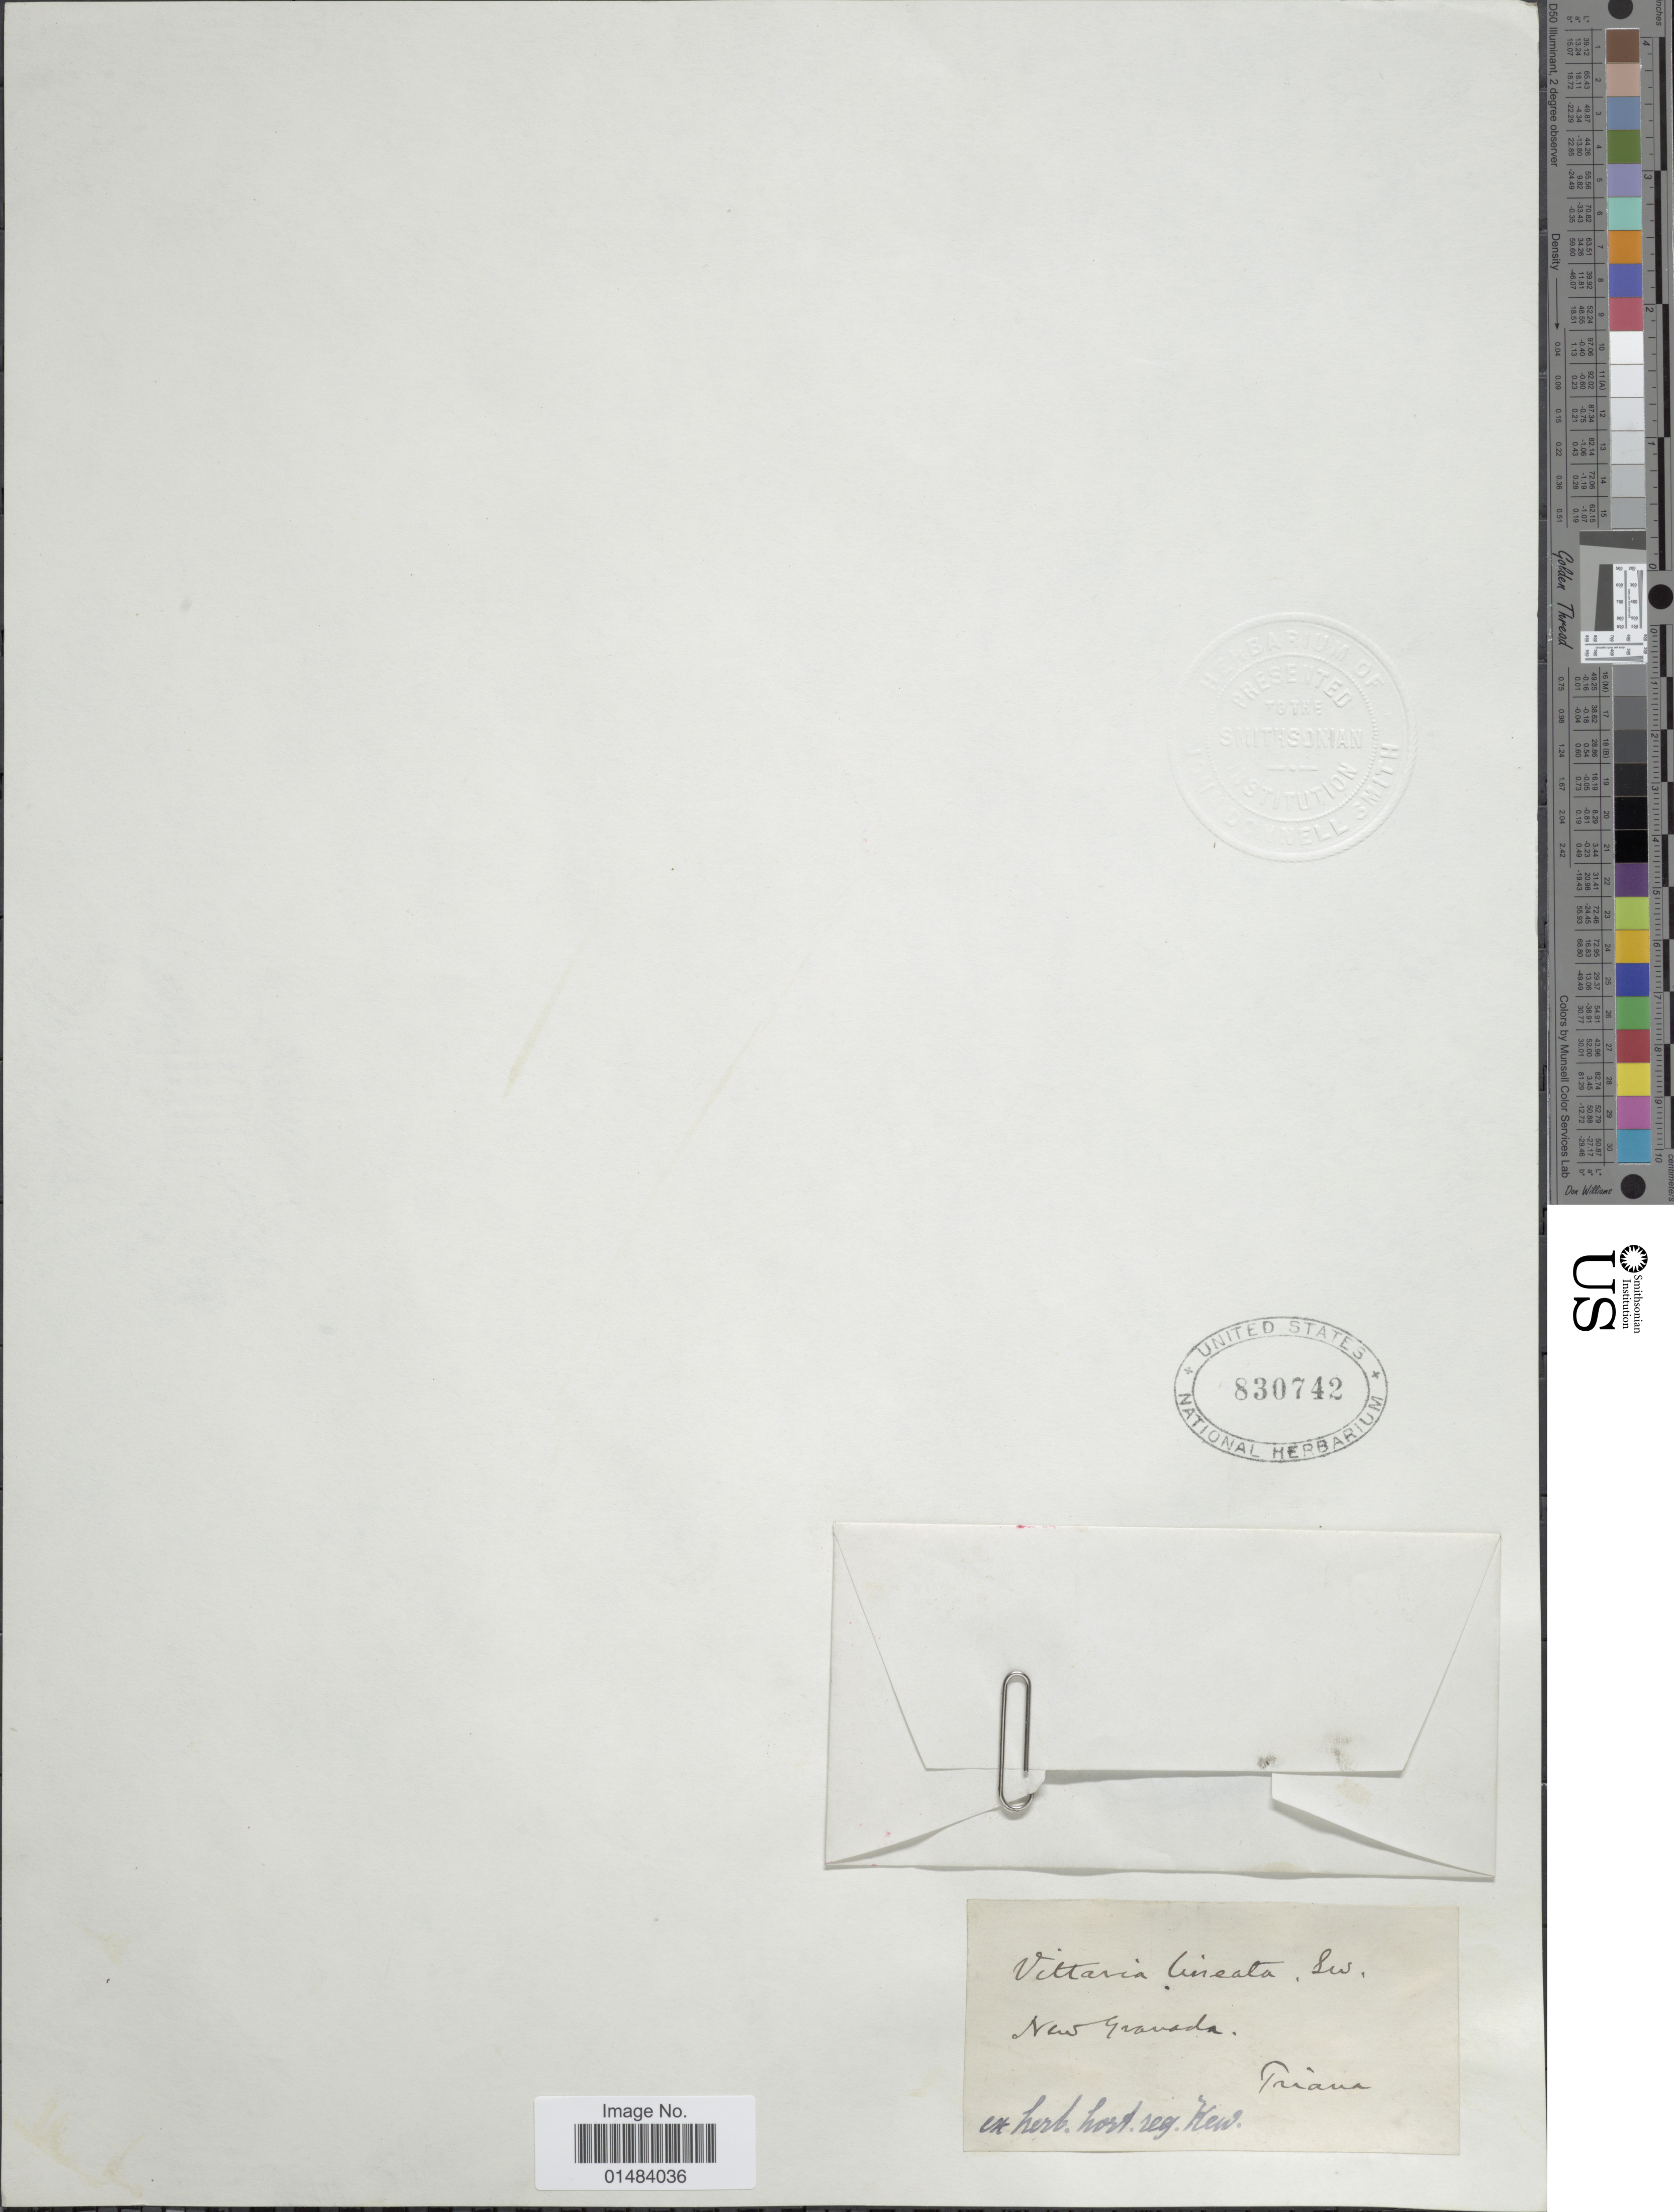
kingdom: Plantae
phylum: Tracheophyta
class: Polypodiopsida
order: Polypodiales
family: Pteridaceae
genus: Vittaria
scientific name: Vittaria lineata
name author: (L.) Sm.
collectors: Triana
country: Colombia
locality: New Granada.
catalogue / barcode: US 830742